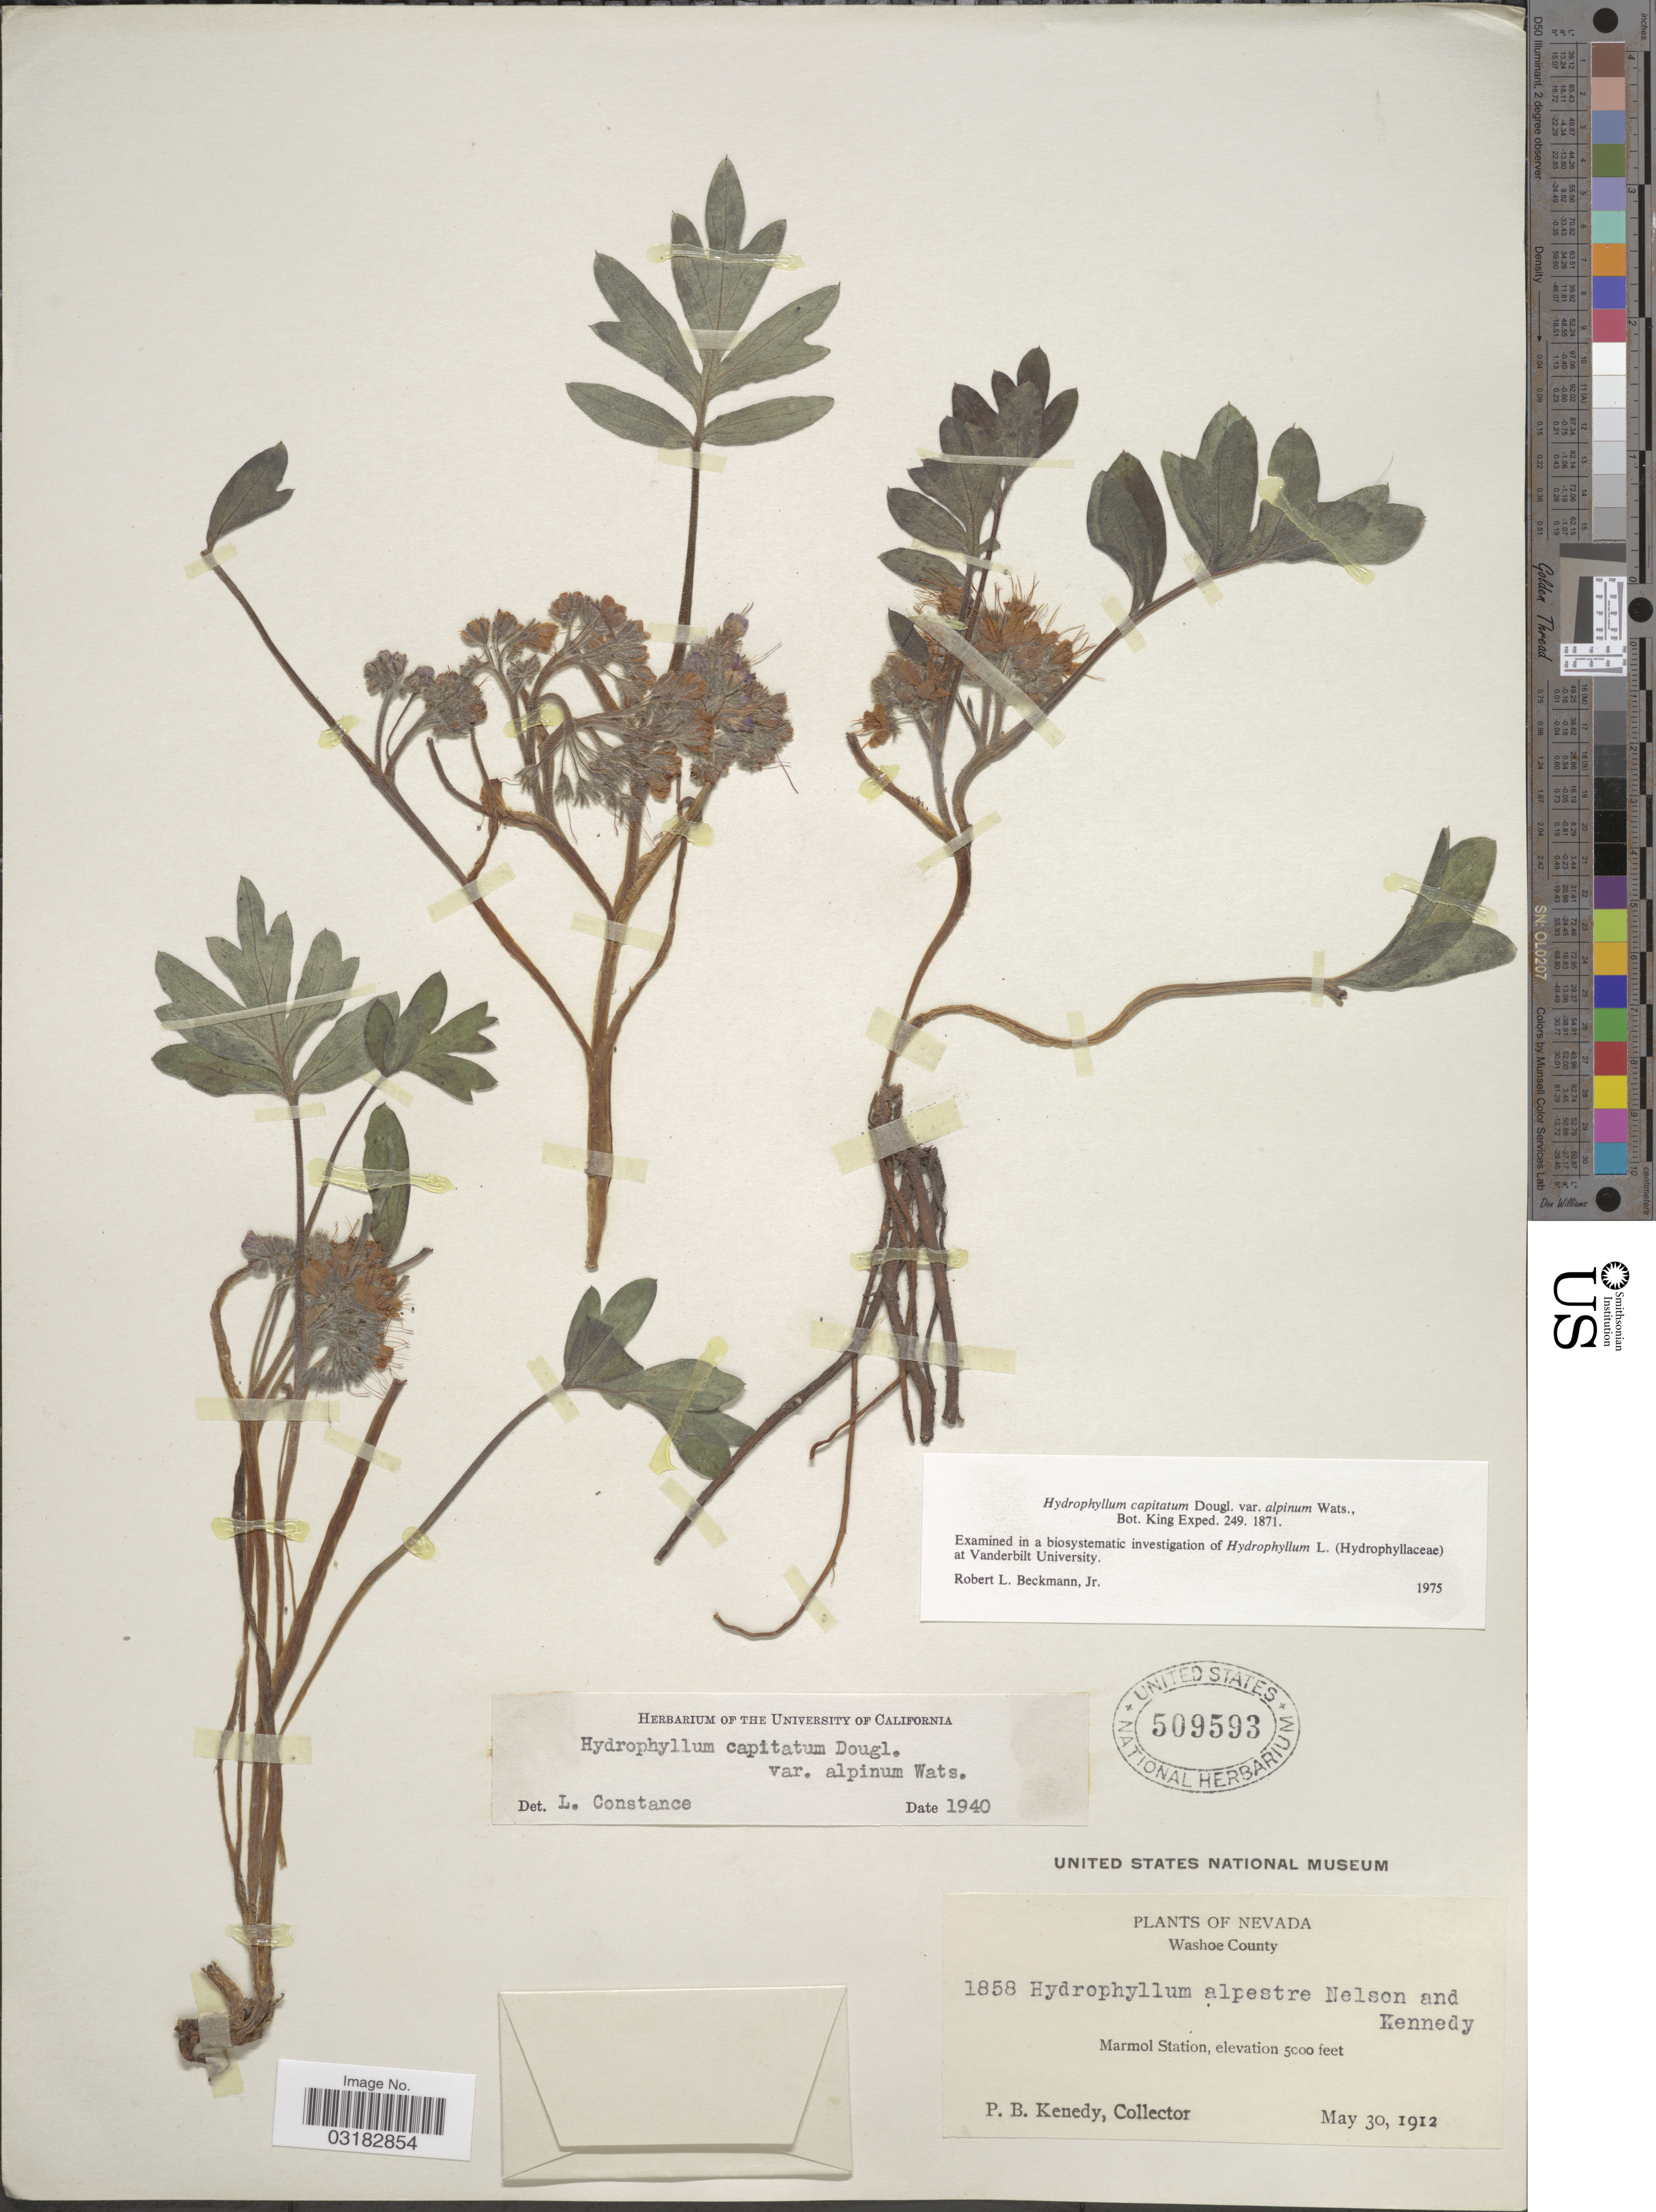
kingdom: Plantae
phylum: Tracheophyta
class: Magnoliopsida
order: Boraginales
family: Hydrophyllaceae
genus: Hydrophyllum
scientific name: Hydrophyllum capitatum var. alpinum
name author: S. Watson in C. King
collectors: P. B. Kennedy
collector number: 1858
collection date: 1912-05-30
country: United States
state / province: Nevada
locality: Washoe County. Marmol Station.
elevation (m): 1524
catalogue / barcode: US 509593